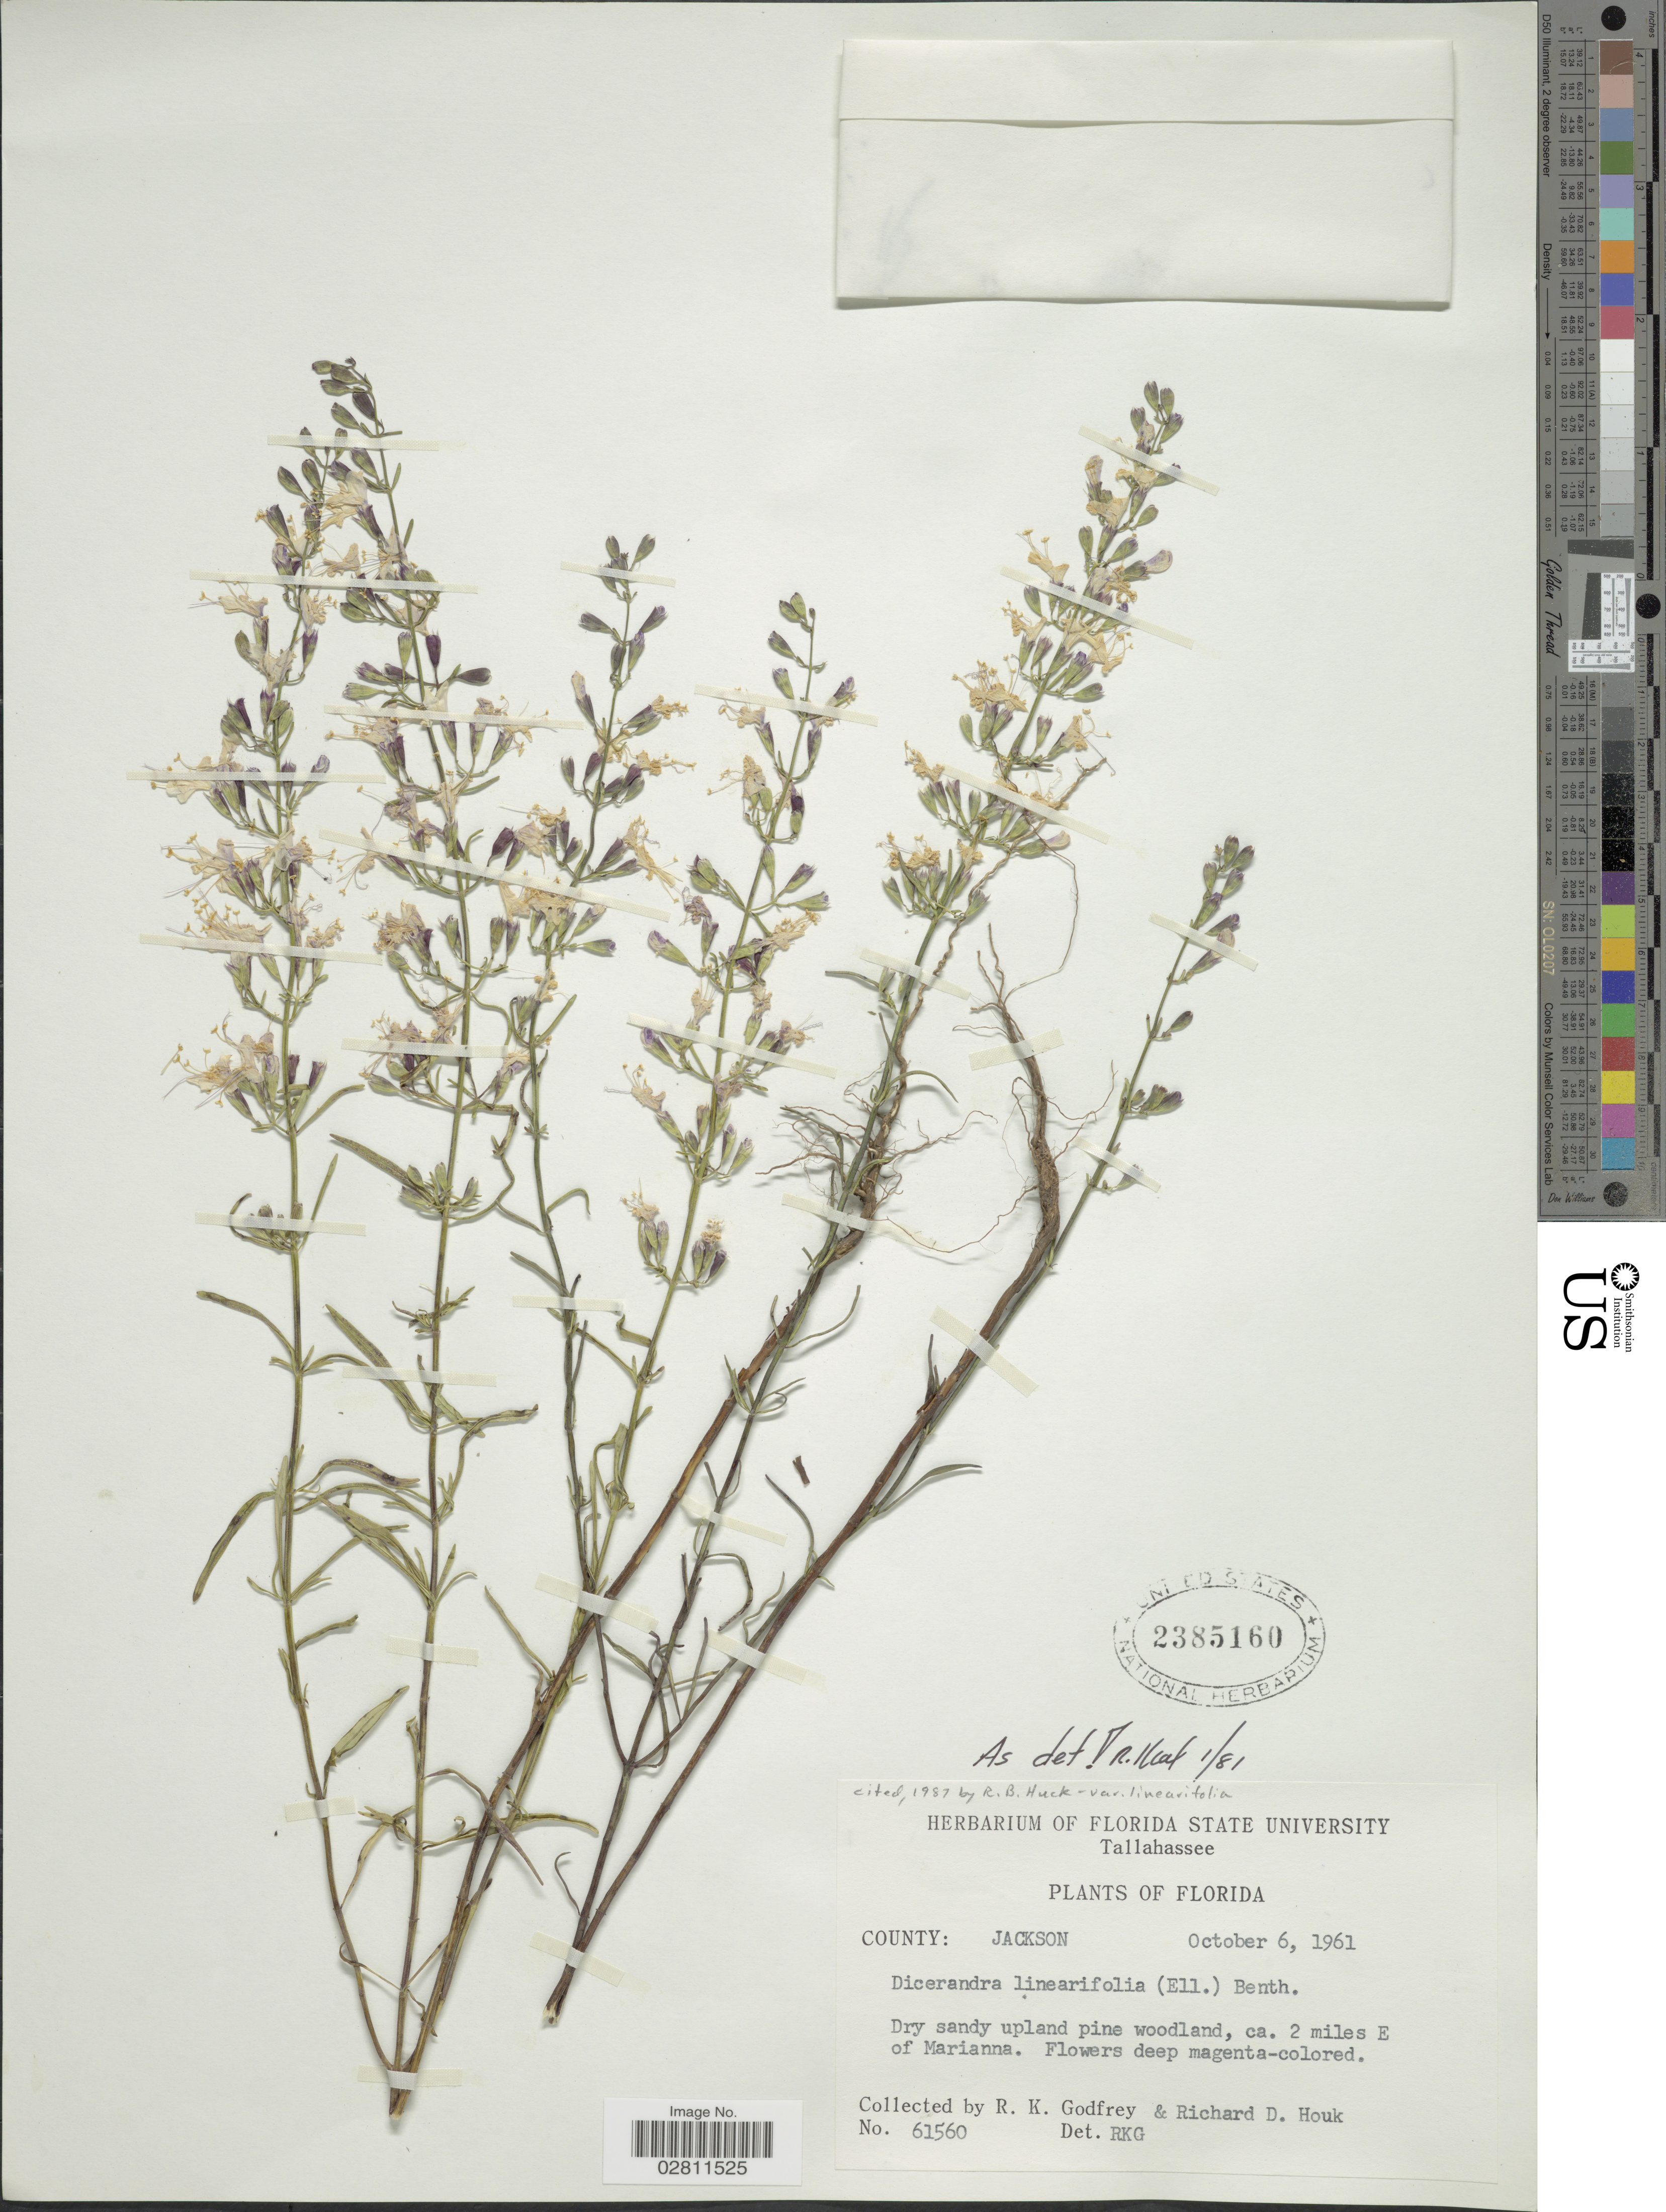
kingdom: Plantae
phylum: Tracheophyta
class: Magnoliopsida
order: Lamiales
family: Lamiaceae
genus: Dicerandra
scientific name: Dicerandra linearifolia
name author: (Elliott) Benth.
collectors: R. K. Godfrey & R. Houk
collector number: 61560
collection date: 1961-10-06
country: United States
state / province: Florida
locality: County: Jackson. Dry sandy upland pine woodland, ca. 2 miles E of Marianna.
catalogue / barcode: US 2385160